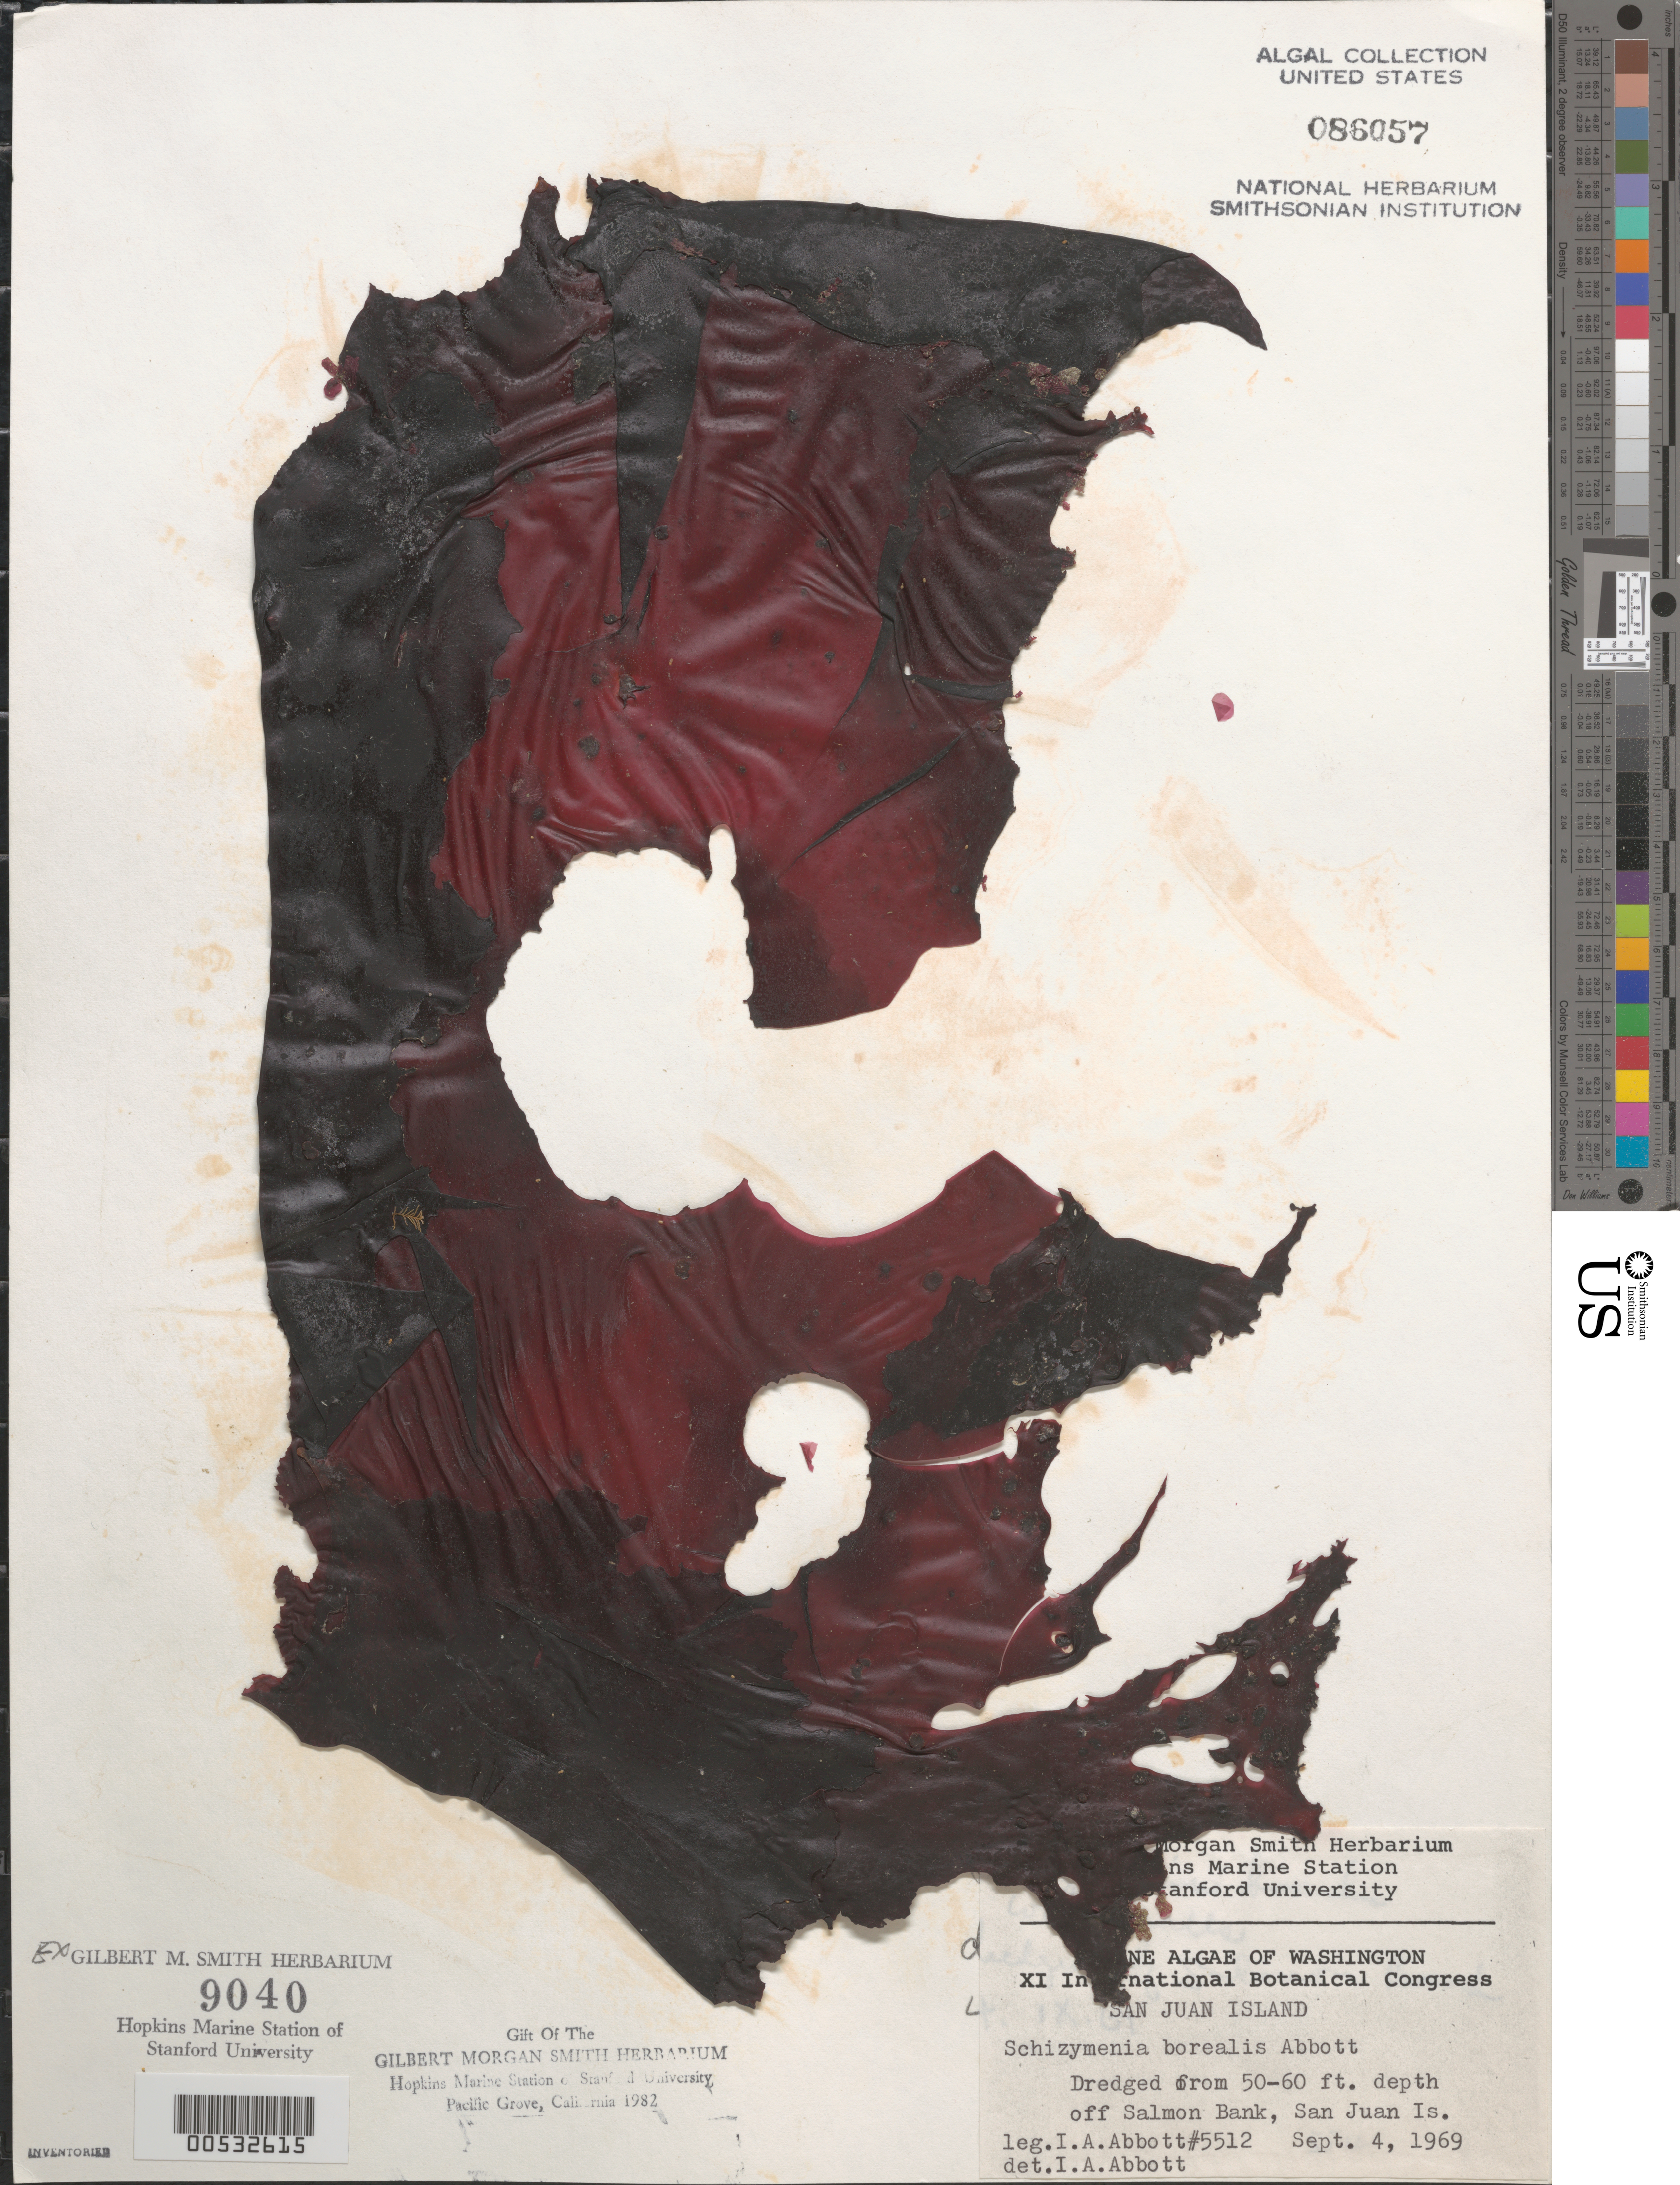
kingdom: Plantae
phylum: Rhodophyta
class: Florideophyceae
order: Gigartinales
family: Dumontiaceae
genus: Neodilsea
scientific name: Neodilsea borealis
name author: (I.A. Abbott) S.C. Lindstrom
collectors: I. A. Abbott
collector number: IAA 5512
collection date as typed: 04 Sep 1969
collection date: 1969-09-04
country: United States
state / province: Washington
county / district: San Juan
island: San Juan Island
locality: Off Salmon Bank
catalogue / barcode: US 86057